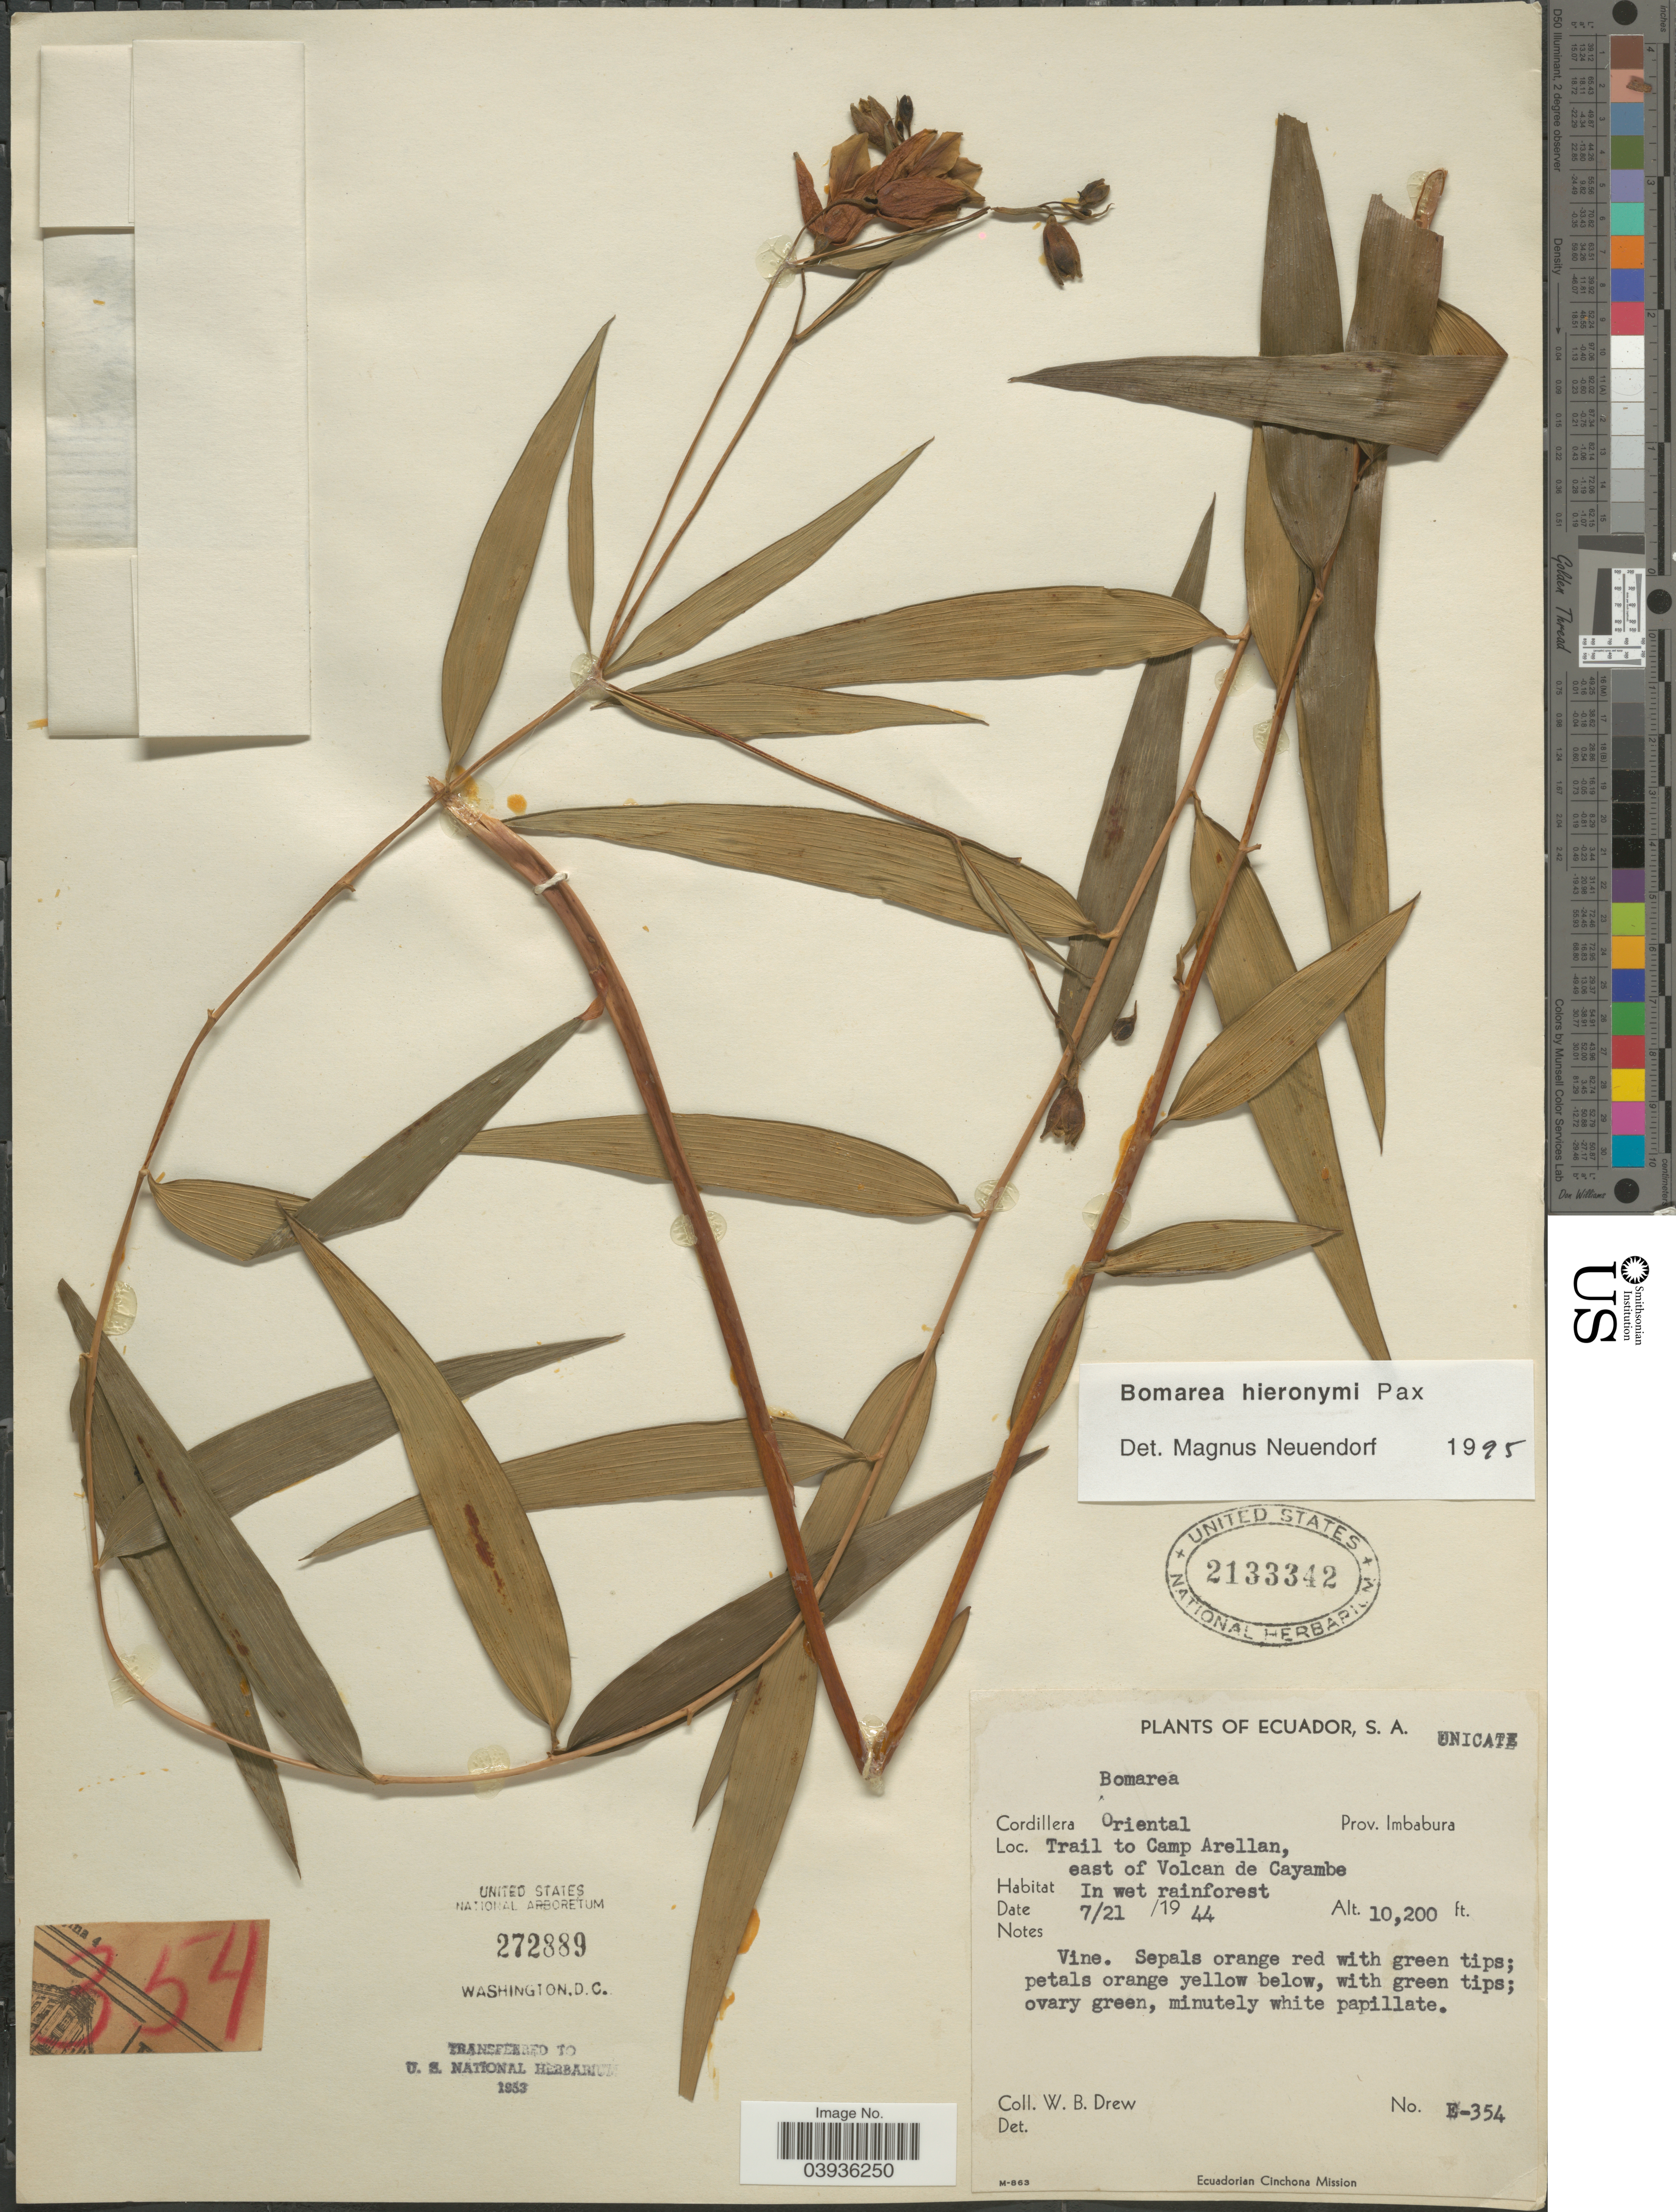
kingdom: Plantae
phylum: Tracheophyta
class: Liliopsida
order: Liliales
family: Alstroemeriaceae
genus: Bomarea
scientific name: Bomarea hieronymi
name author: Pax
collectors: W. B. Drew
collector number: E-354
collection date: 1944-07-21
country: Ecuador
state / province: Imbabura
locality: Cordillera Oriental. Trail to Camp Arellan, east of Volcan de Cayambe. In wet rainforest.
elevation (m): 3109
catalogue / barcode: US 2133342